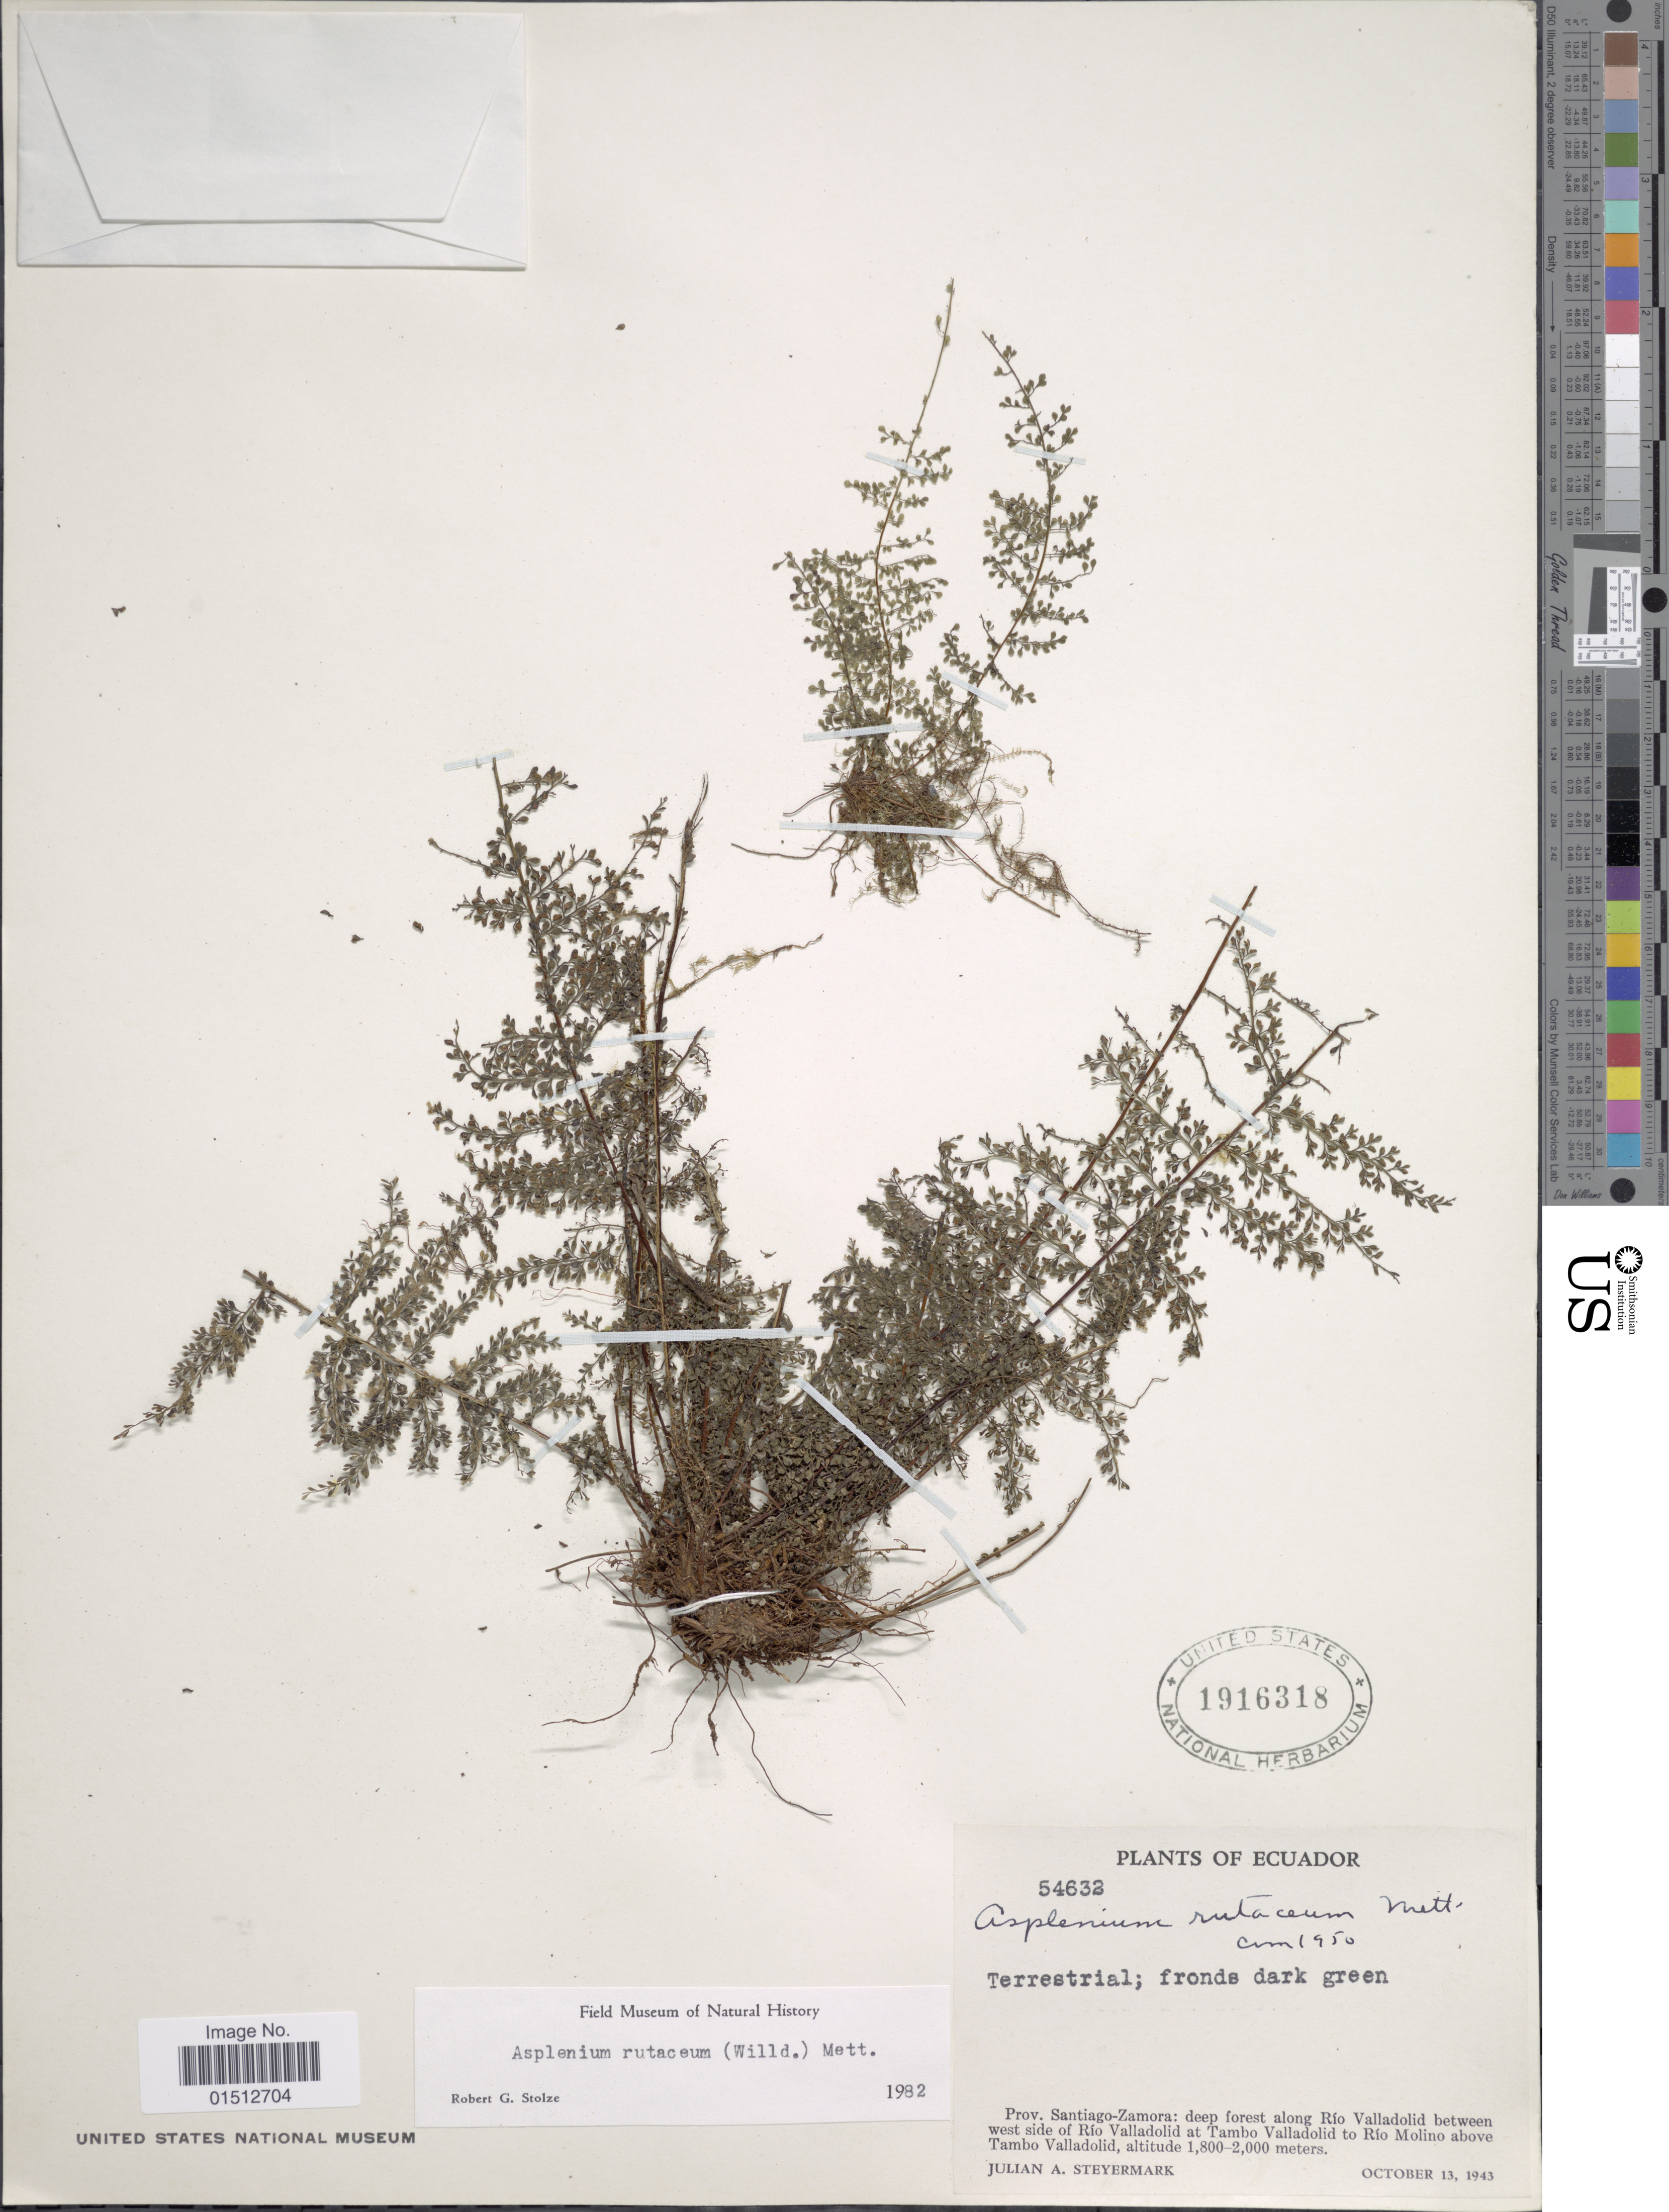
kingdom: Plantae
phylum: Tracheophyta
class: Polypodiopsida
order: Polypodiales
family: Aspleniaceae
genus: Asplenium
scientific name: Asplenium rutaceum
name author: (Willd.) Mett.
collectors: J. Steyermark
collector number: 54632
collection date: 1943-10-13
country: Ecuador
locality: Prov, Santiago-Zamora: deep forest along Rio Valladolid between west side of Rio Valladolid at Tambo Valladolid to Rio Molino above Tambo Valladolid,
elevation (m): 1800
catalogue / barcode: US 1916318